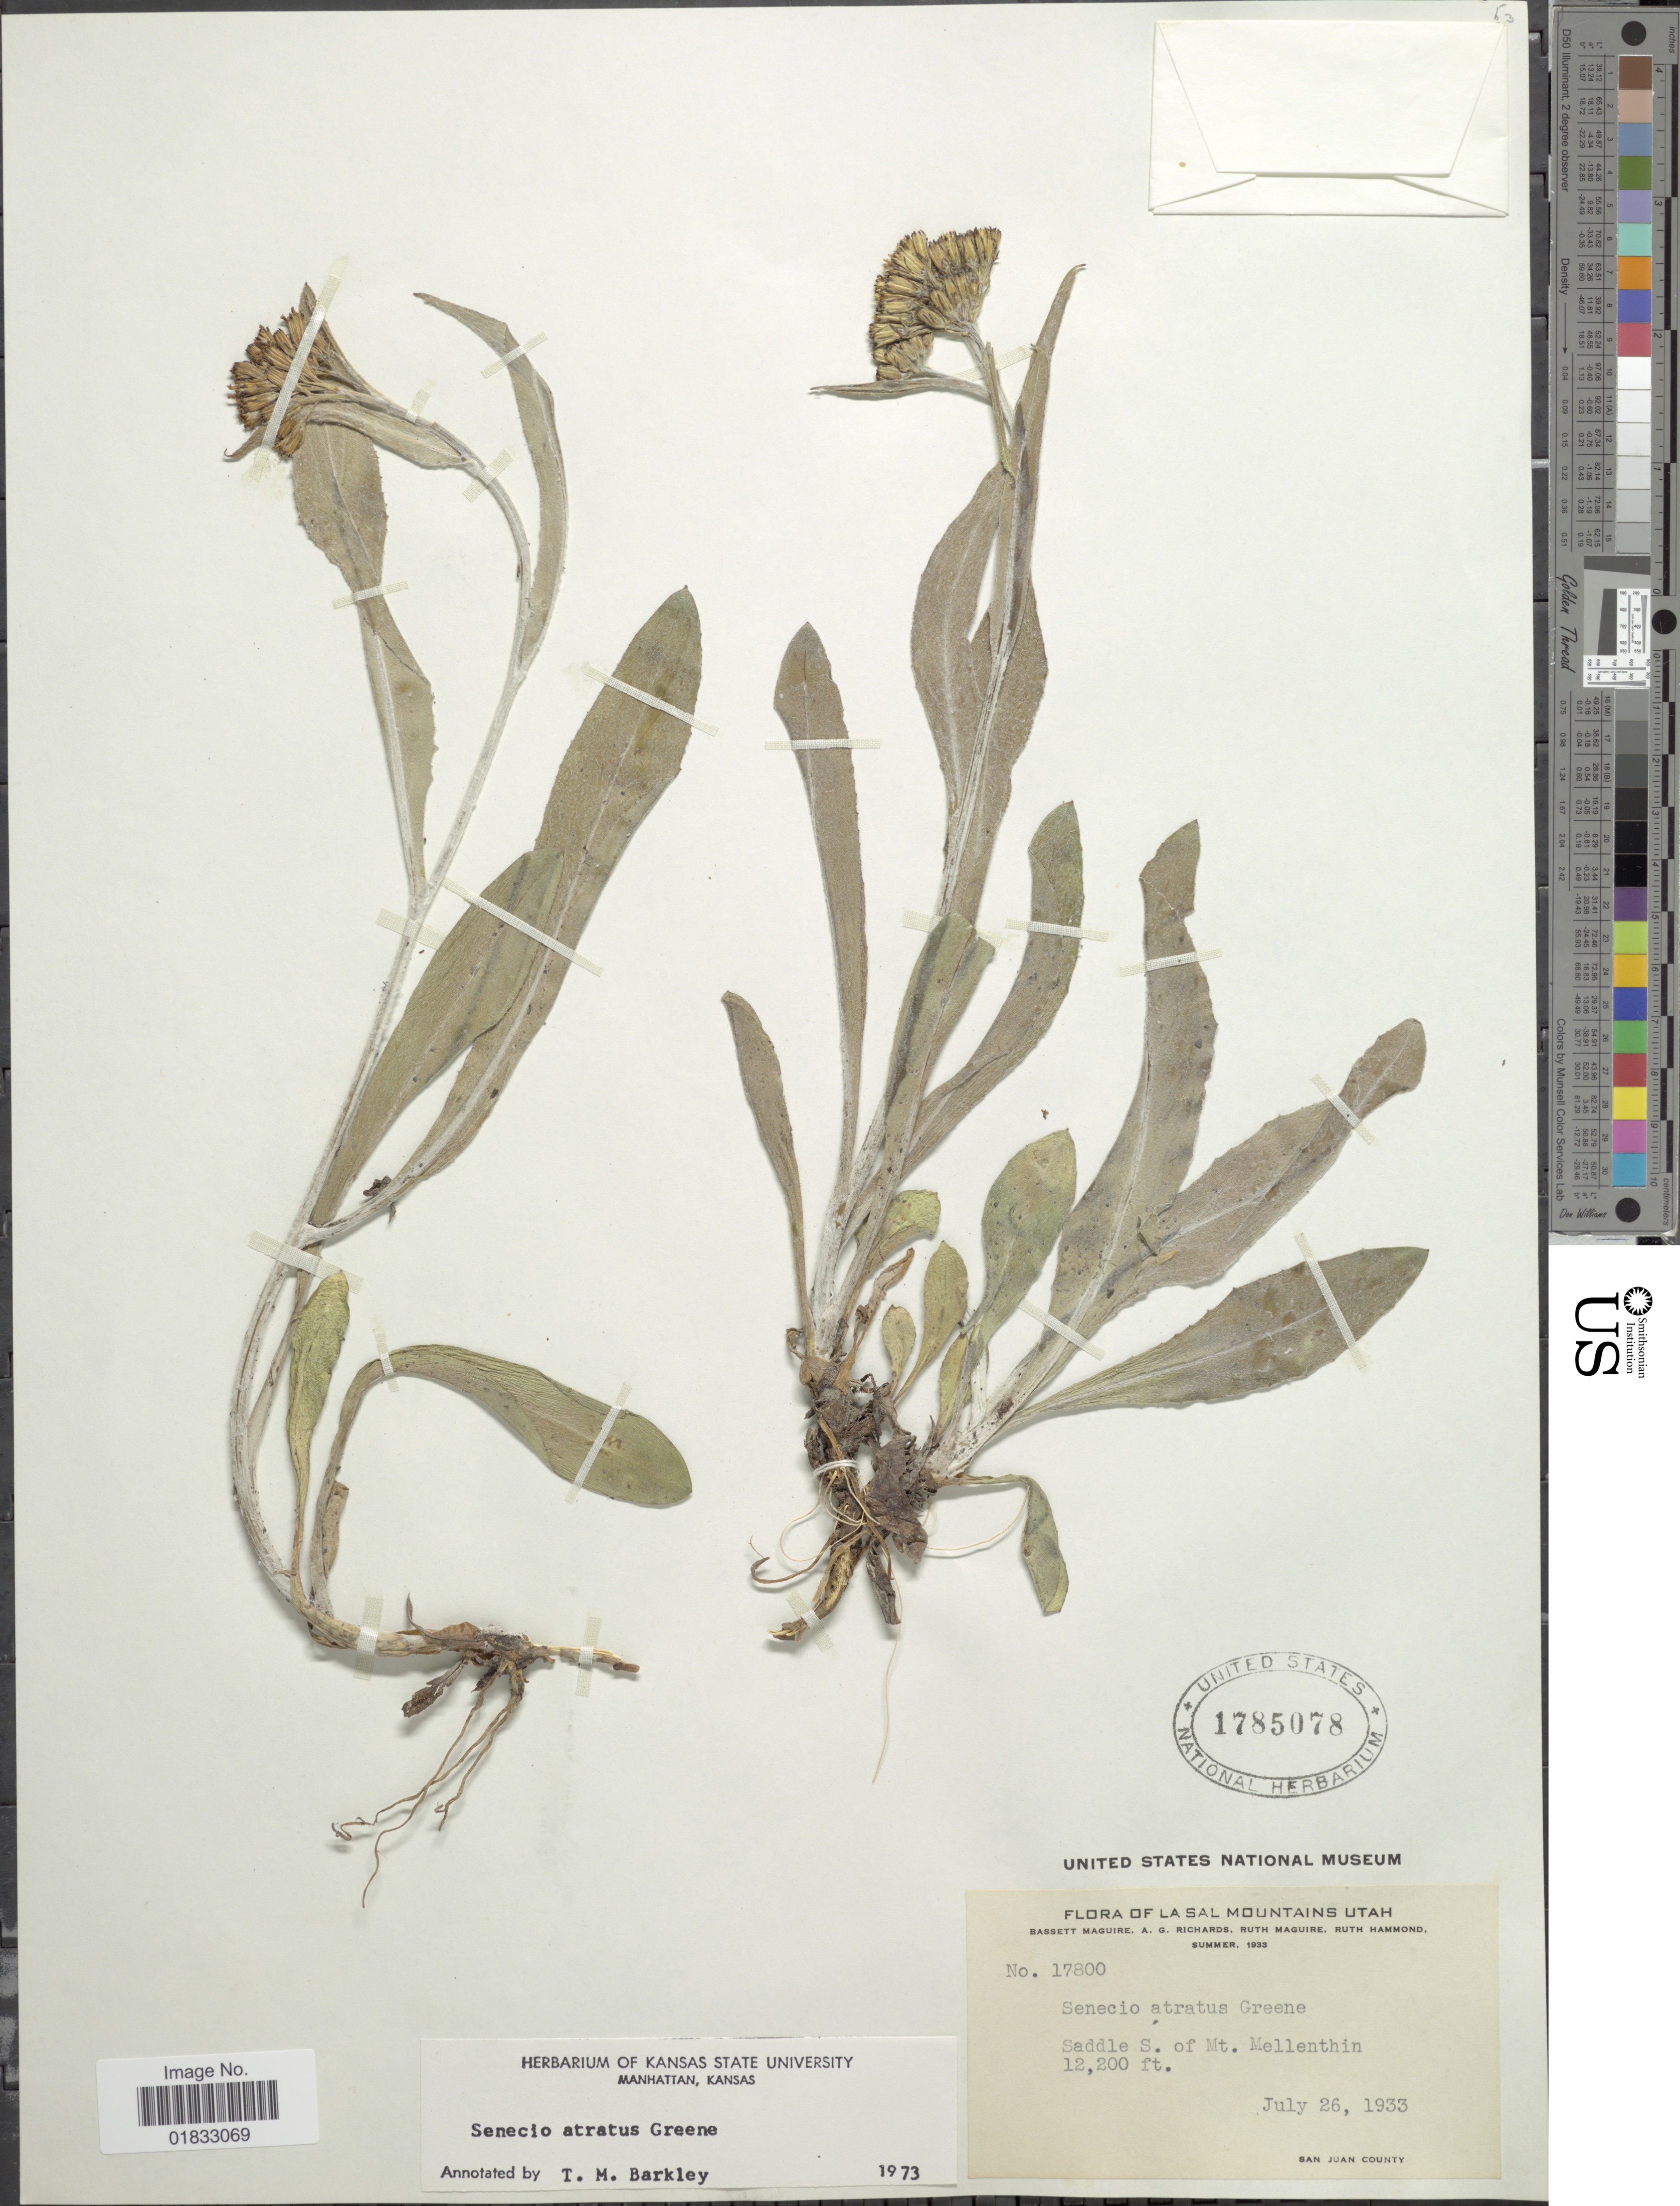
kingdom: Plantae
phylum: Tracheophyta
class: Magnoliopsida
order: Asterales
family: Asteraceae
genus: Senecio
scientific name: Senecio atratus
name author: Greene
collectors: B. Maguire, A. Richards, R. R. Maguire & R. Hammond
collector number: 17800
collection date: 1933-07-26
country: United States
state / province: Utah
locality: La Sal Mountains Utah, Saddle S. of Mt. Mellenthin, San Juan County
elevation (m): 3719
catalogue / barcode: US 1785078